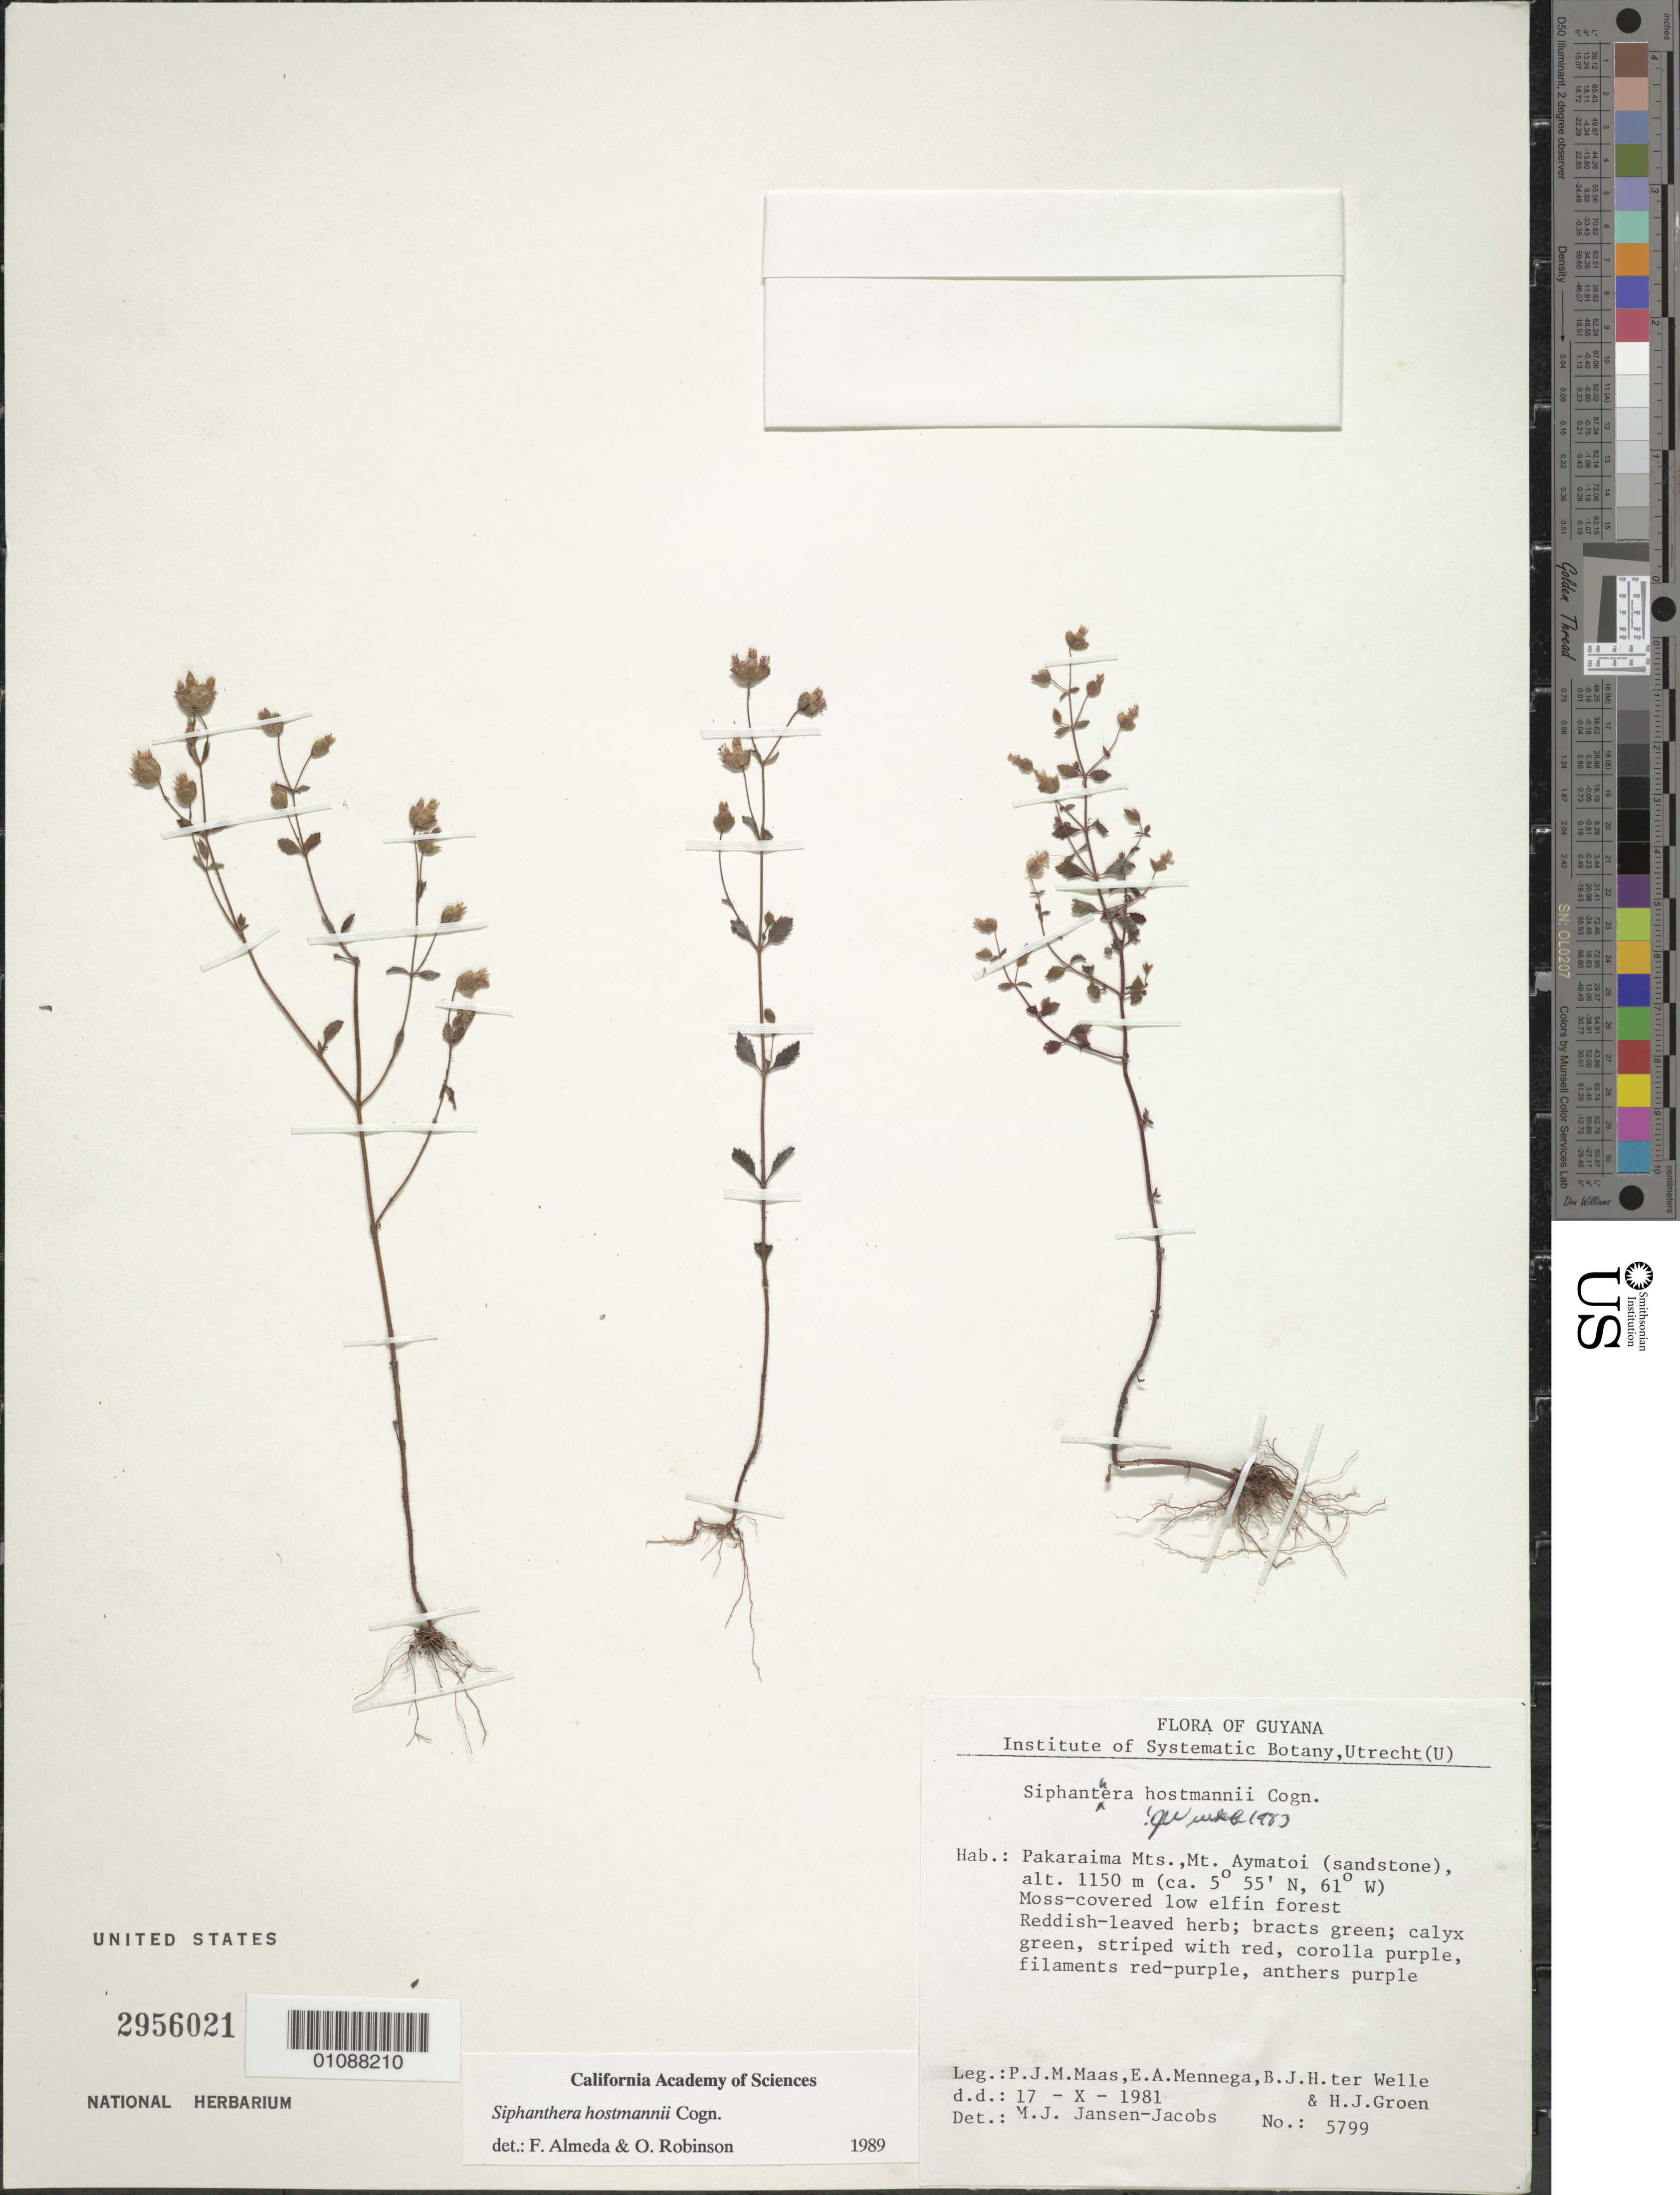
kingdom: Plantae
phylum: Tracheophyta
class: Magnoliopsida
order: Myrtales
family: Melastomataceae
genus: Siphanthera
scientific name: Siphanthera hostmannii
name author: Cogn.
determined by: Almeda, F.; Robinson, O. R.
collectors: P. Maas, E. A. Mennega, B. Welle & H. Groen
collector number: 5799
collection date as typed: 17-Oct-81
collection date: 1981-10-17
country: Guyana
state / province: Cuyuni-Mazaruni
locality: Mt. Aymatoi, Pakaraima Mts.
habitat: Moss covered low elfin forest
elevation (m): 1150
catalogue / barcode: US 2956021